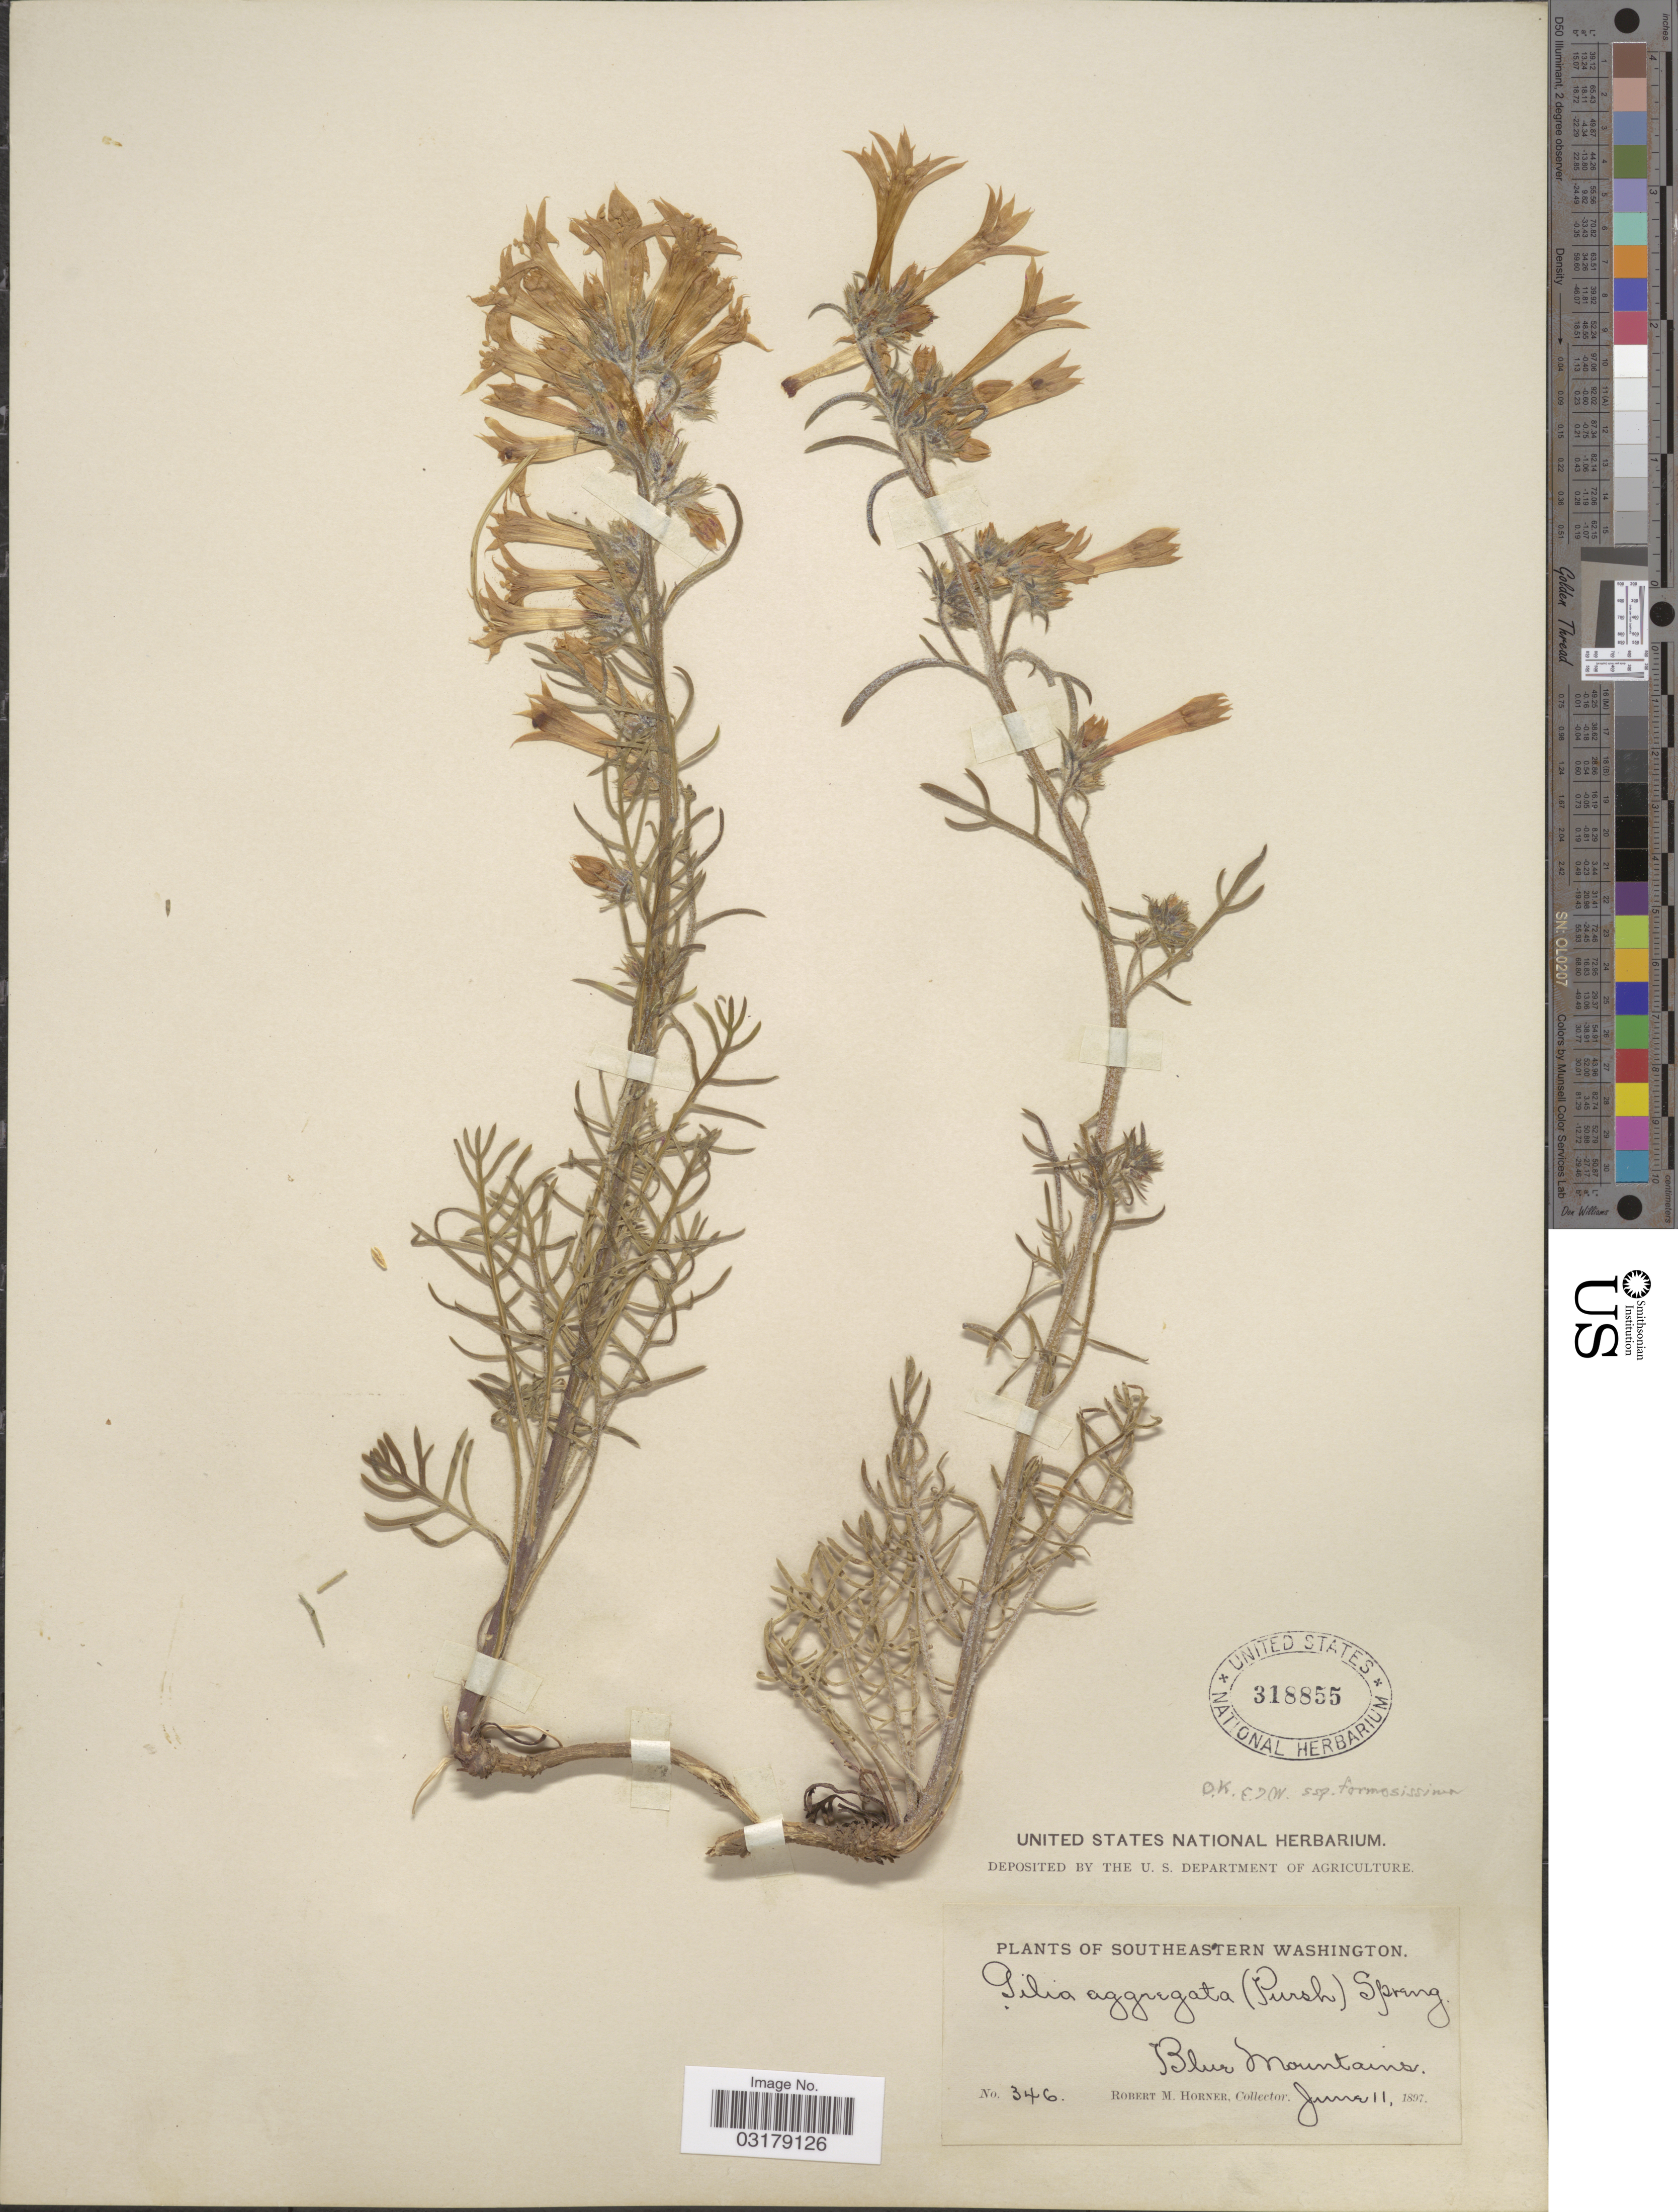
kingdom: Plantae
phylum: Tracheophyta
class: Magnoliopsida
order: Ericales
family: Polemoniaceae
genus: Ipomopsis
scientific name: Ipomopsis aggregata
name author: (Pursh) V.E. Grant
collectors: R. Horner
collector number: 346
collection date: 1897-06-11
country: United States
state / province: Washington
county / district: Clallam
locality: Southeastern Washington. Blue Mountains.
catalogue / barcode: US 318855